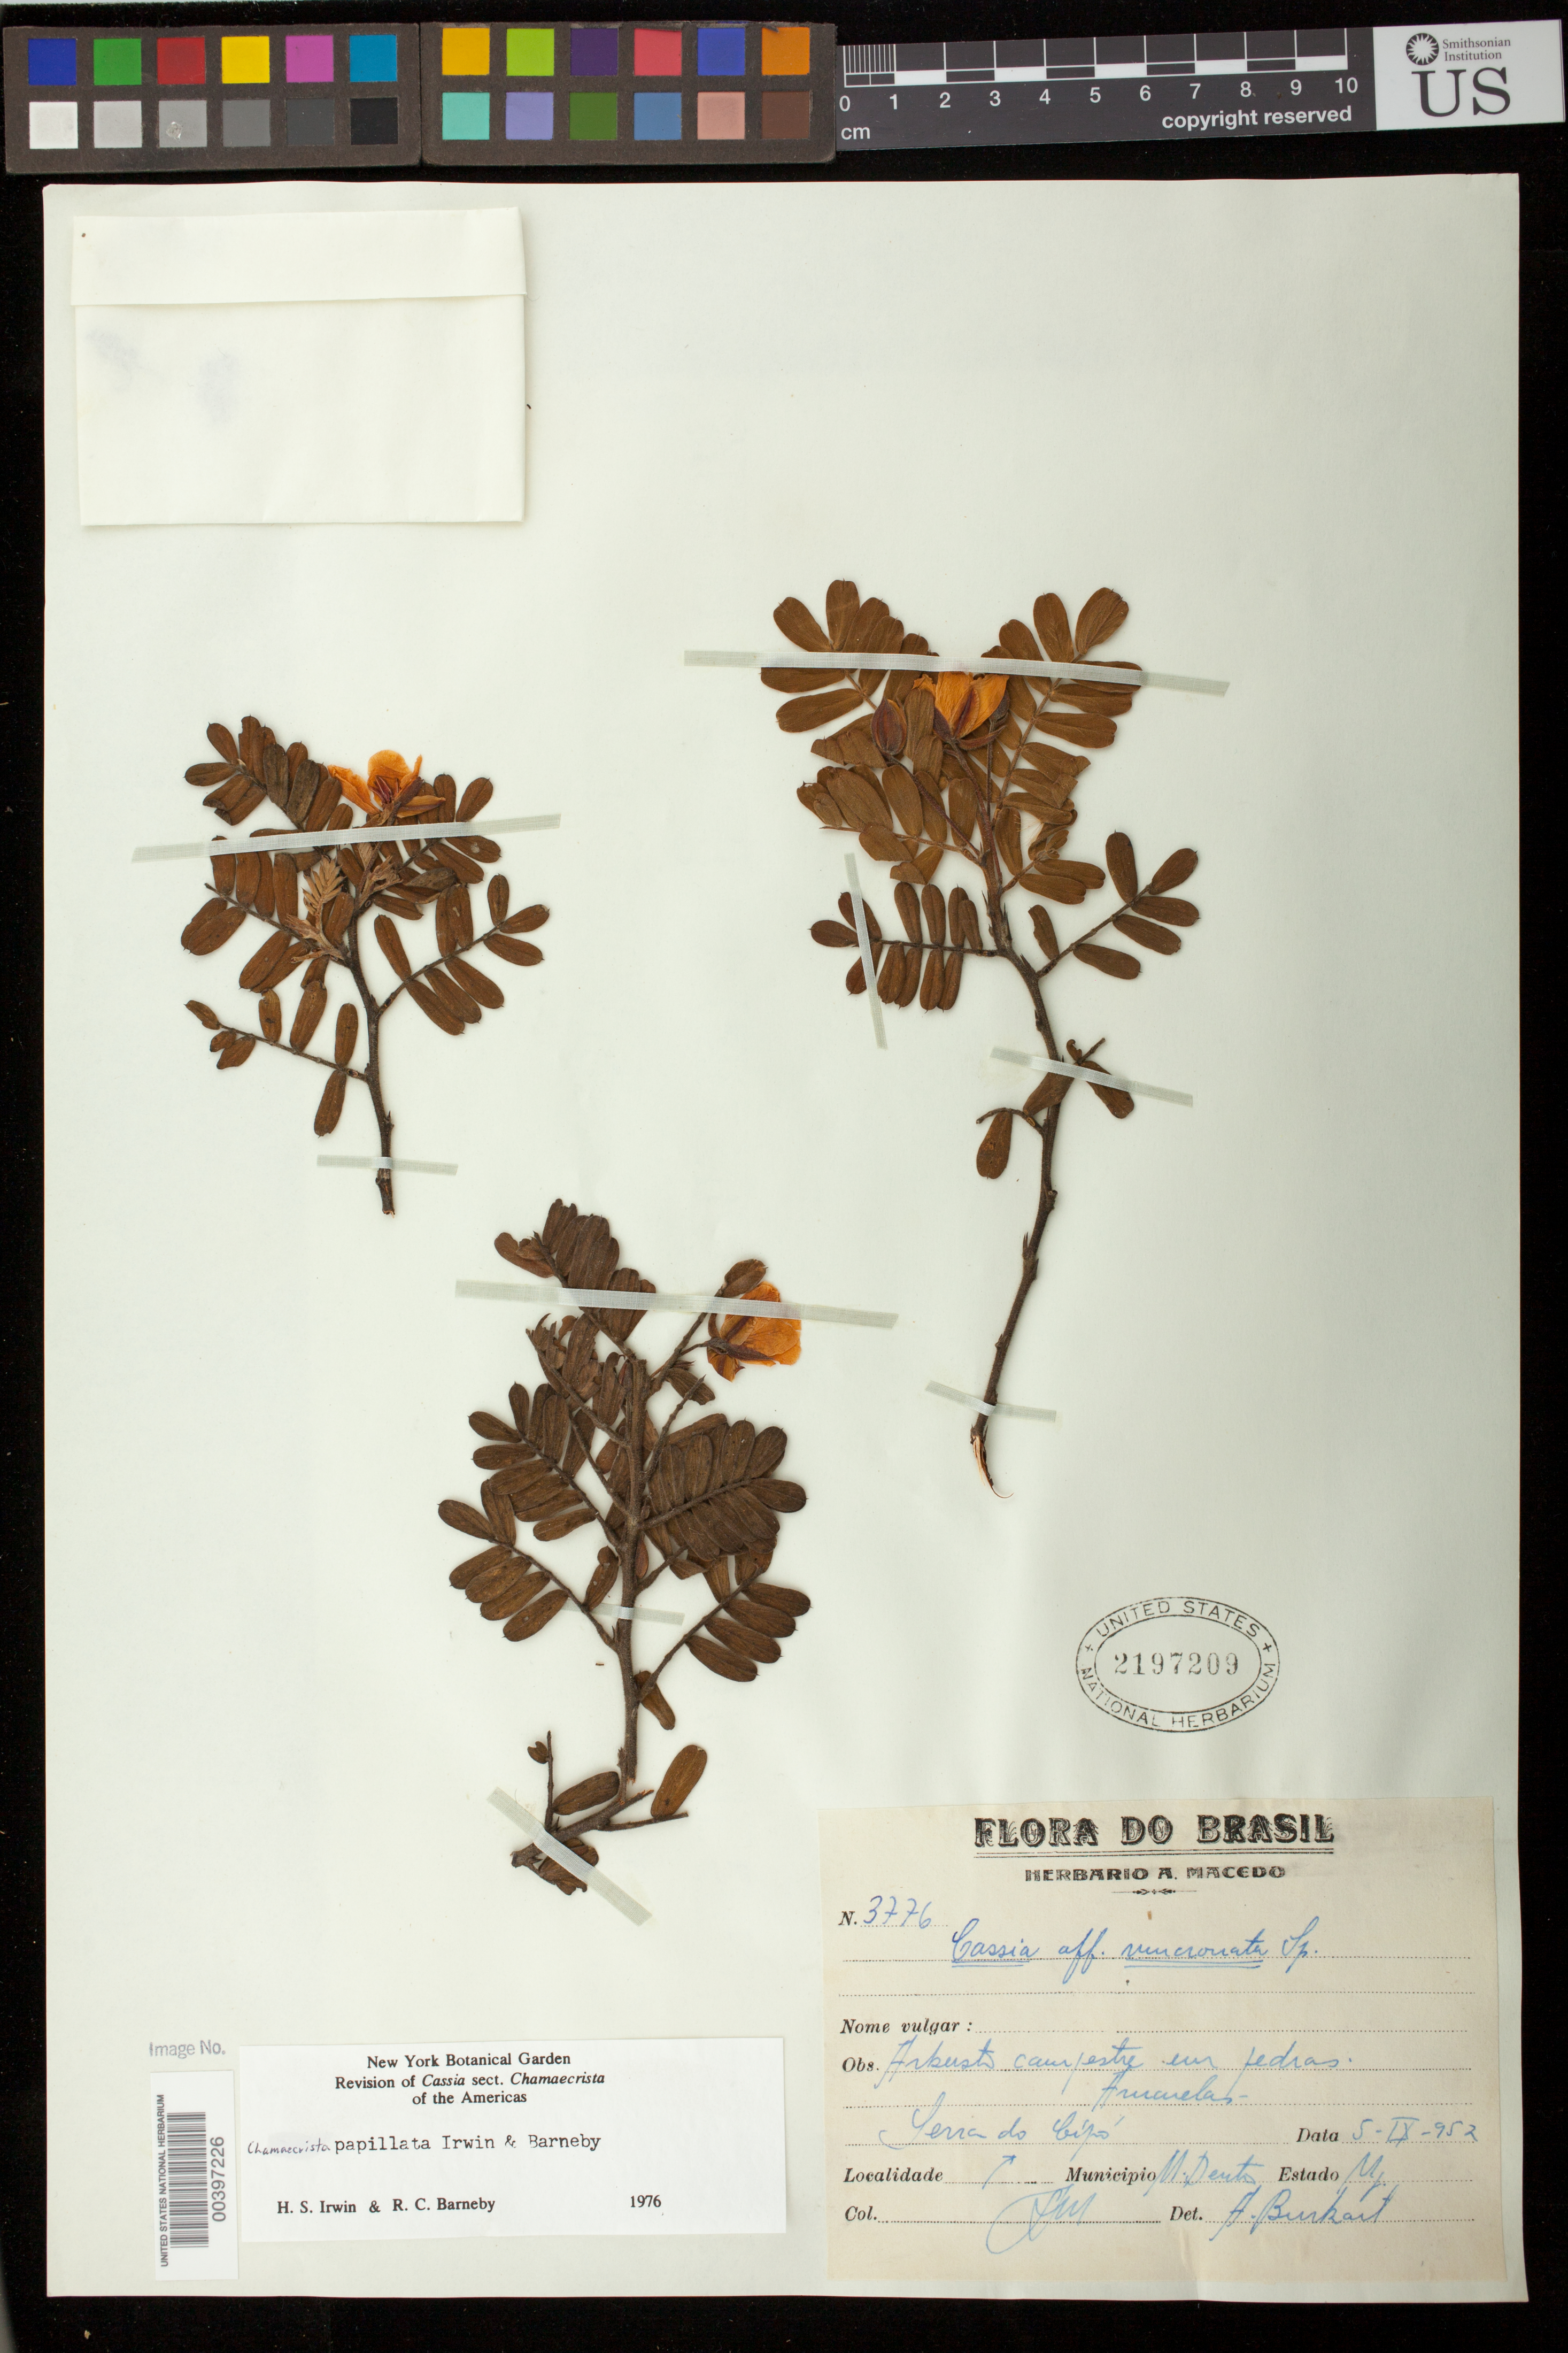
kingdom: Plantae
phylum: Tracheophyta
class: Magnoliopsida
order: Fabales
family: Fabaceae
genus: Chamaecrista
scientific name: Chamaecrista papillata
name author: H.S. Irwin & Barneby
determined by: Irwin, Howard S.; Barneby, R. C.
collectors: A. Macedo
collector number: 3776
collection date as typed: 05 Sep 1952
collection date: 1952-09-05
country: Brazil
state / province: Minas Gerais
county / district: Conceição do Mato Dentro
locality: Serra do Cipo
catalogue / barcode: US 2197209